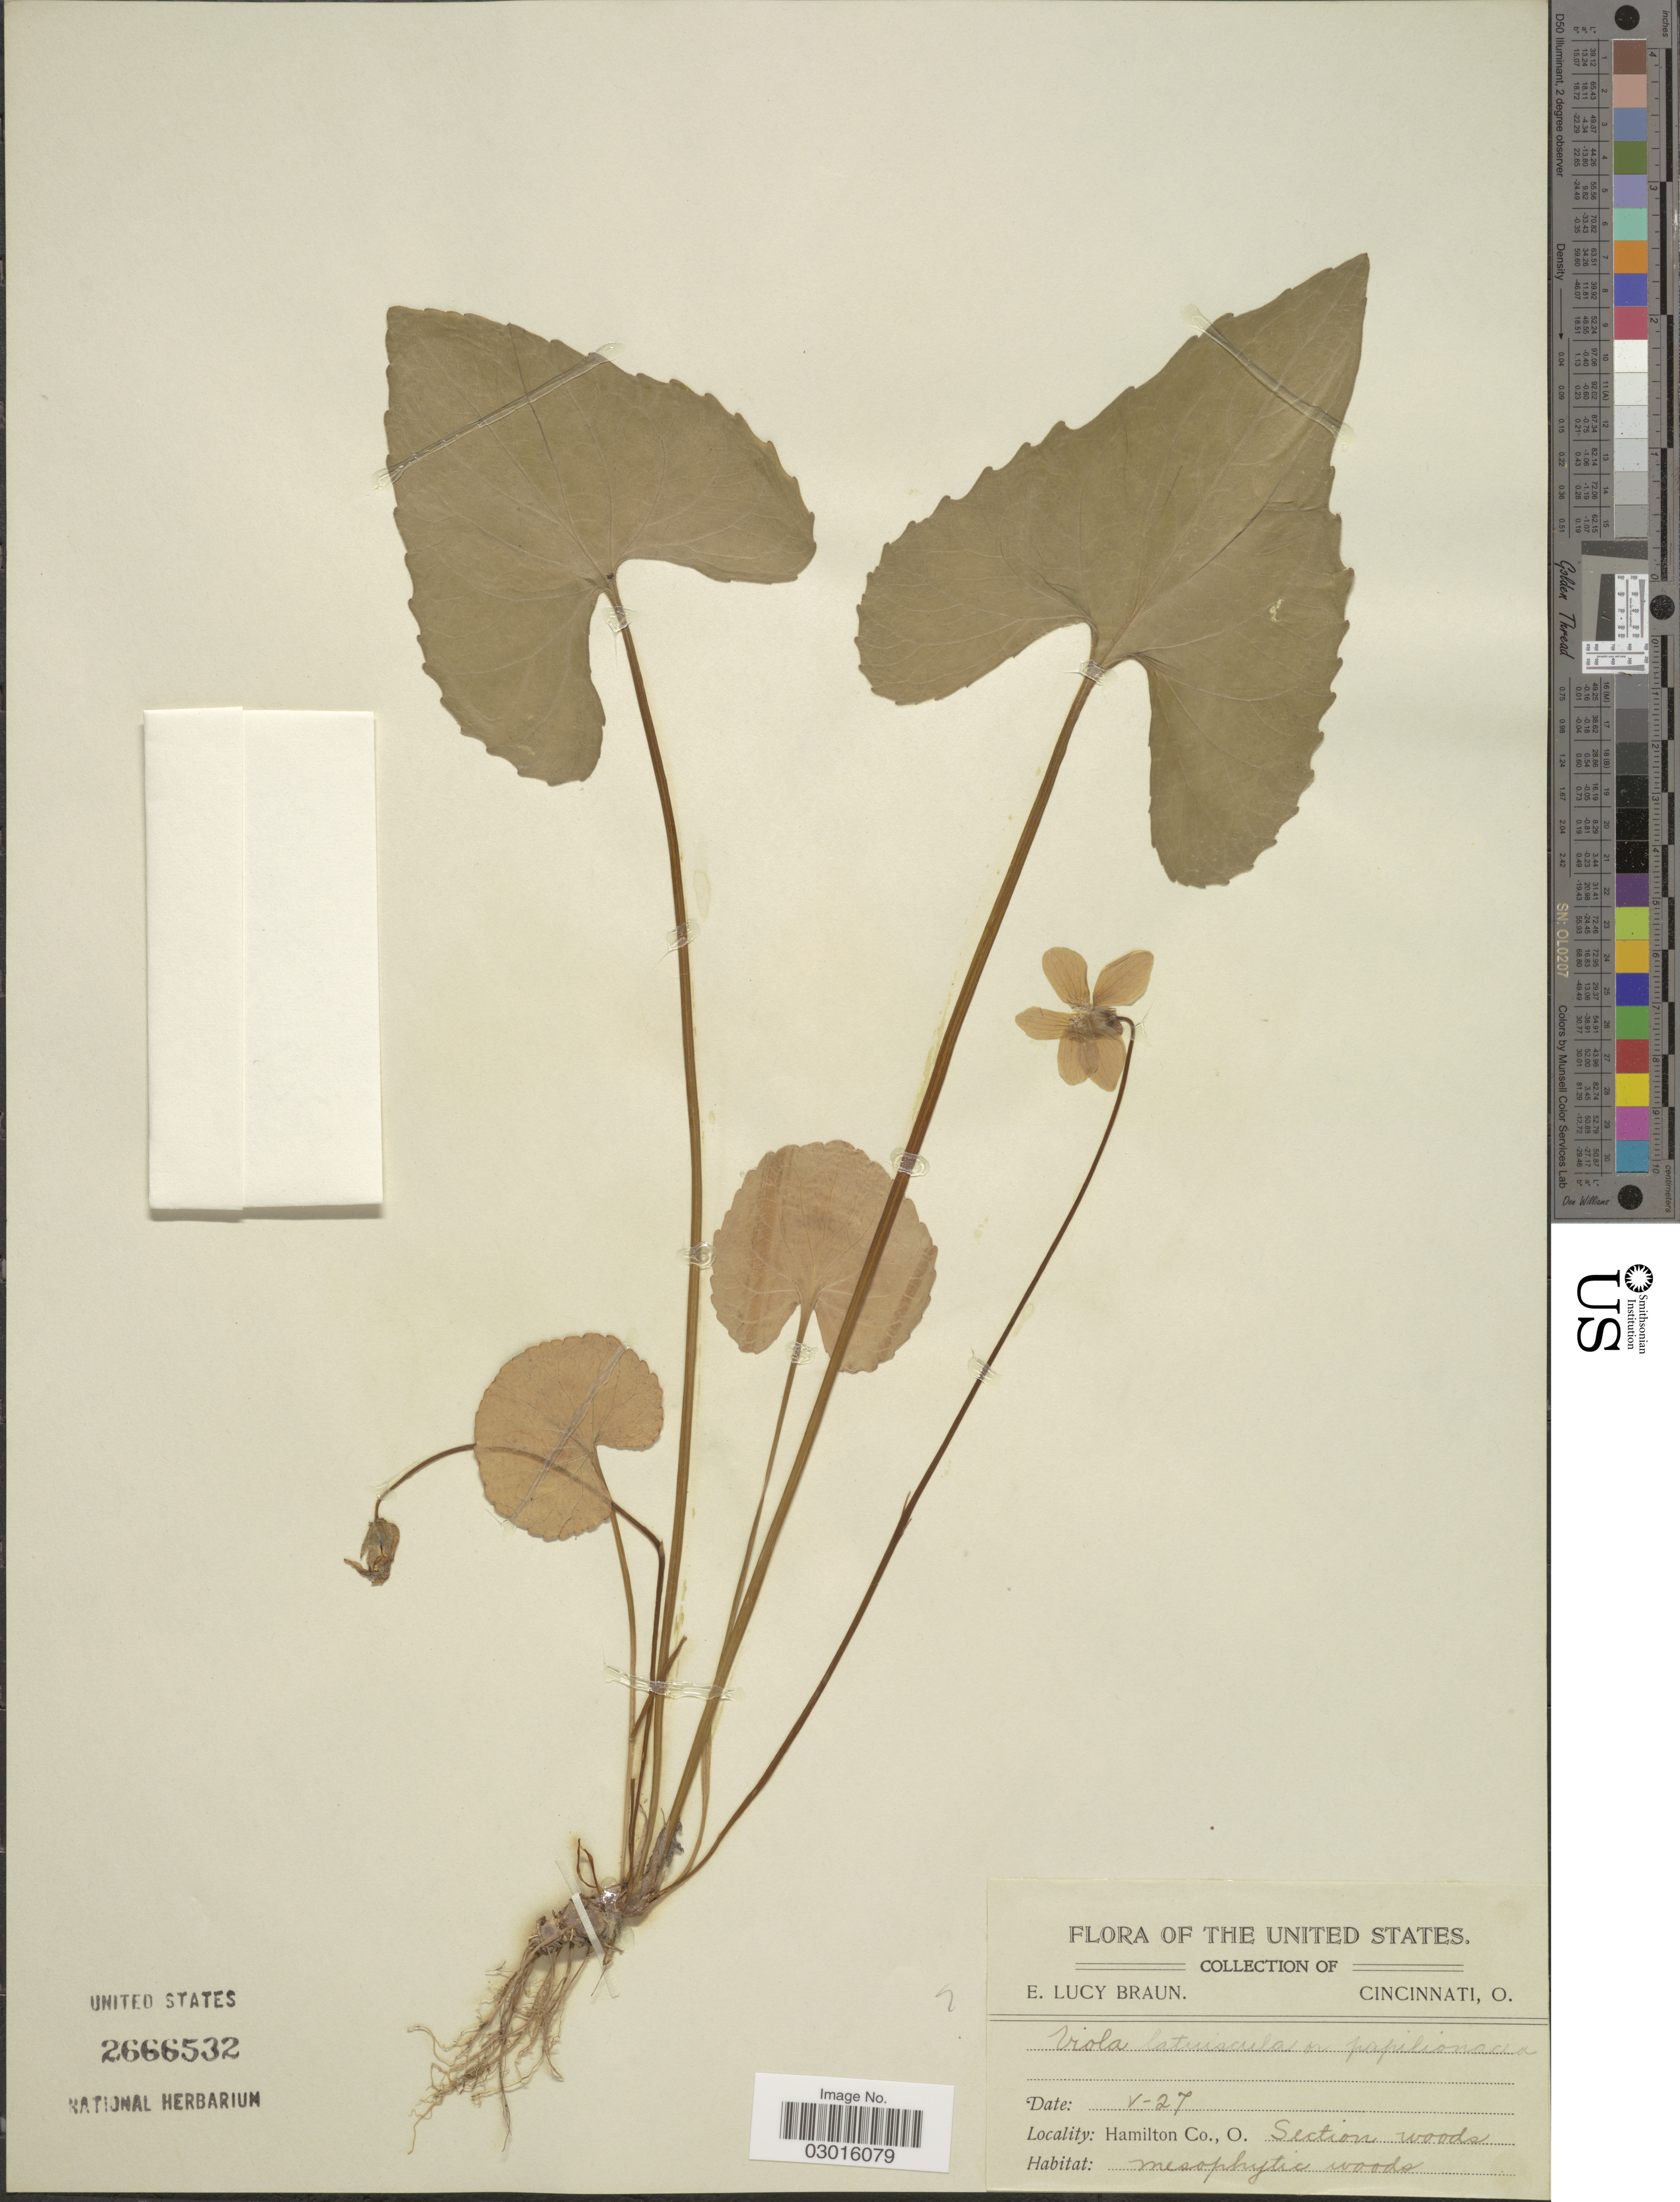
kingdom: Plantae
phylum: Tracheophyta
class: Magnoliopsida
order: Malpighiales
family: Violaceae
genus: Viola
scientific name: Viola latiuscula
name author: Greene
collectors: E. L. Braun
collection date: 1927-05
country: United States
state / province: Ohio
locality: Hamilton Co., Section woods.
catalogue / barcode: US 2666532